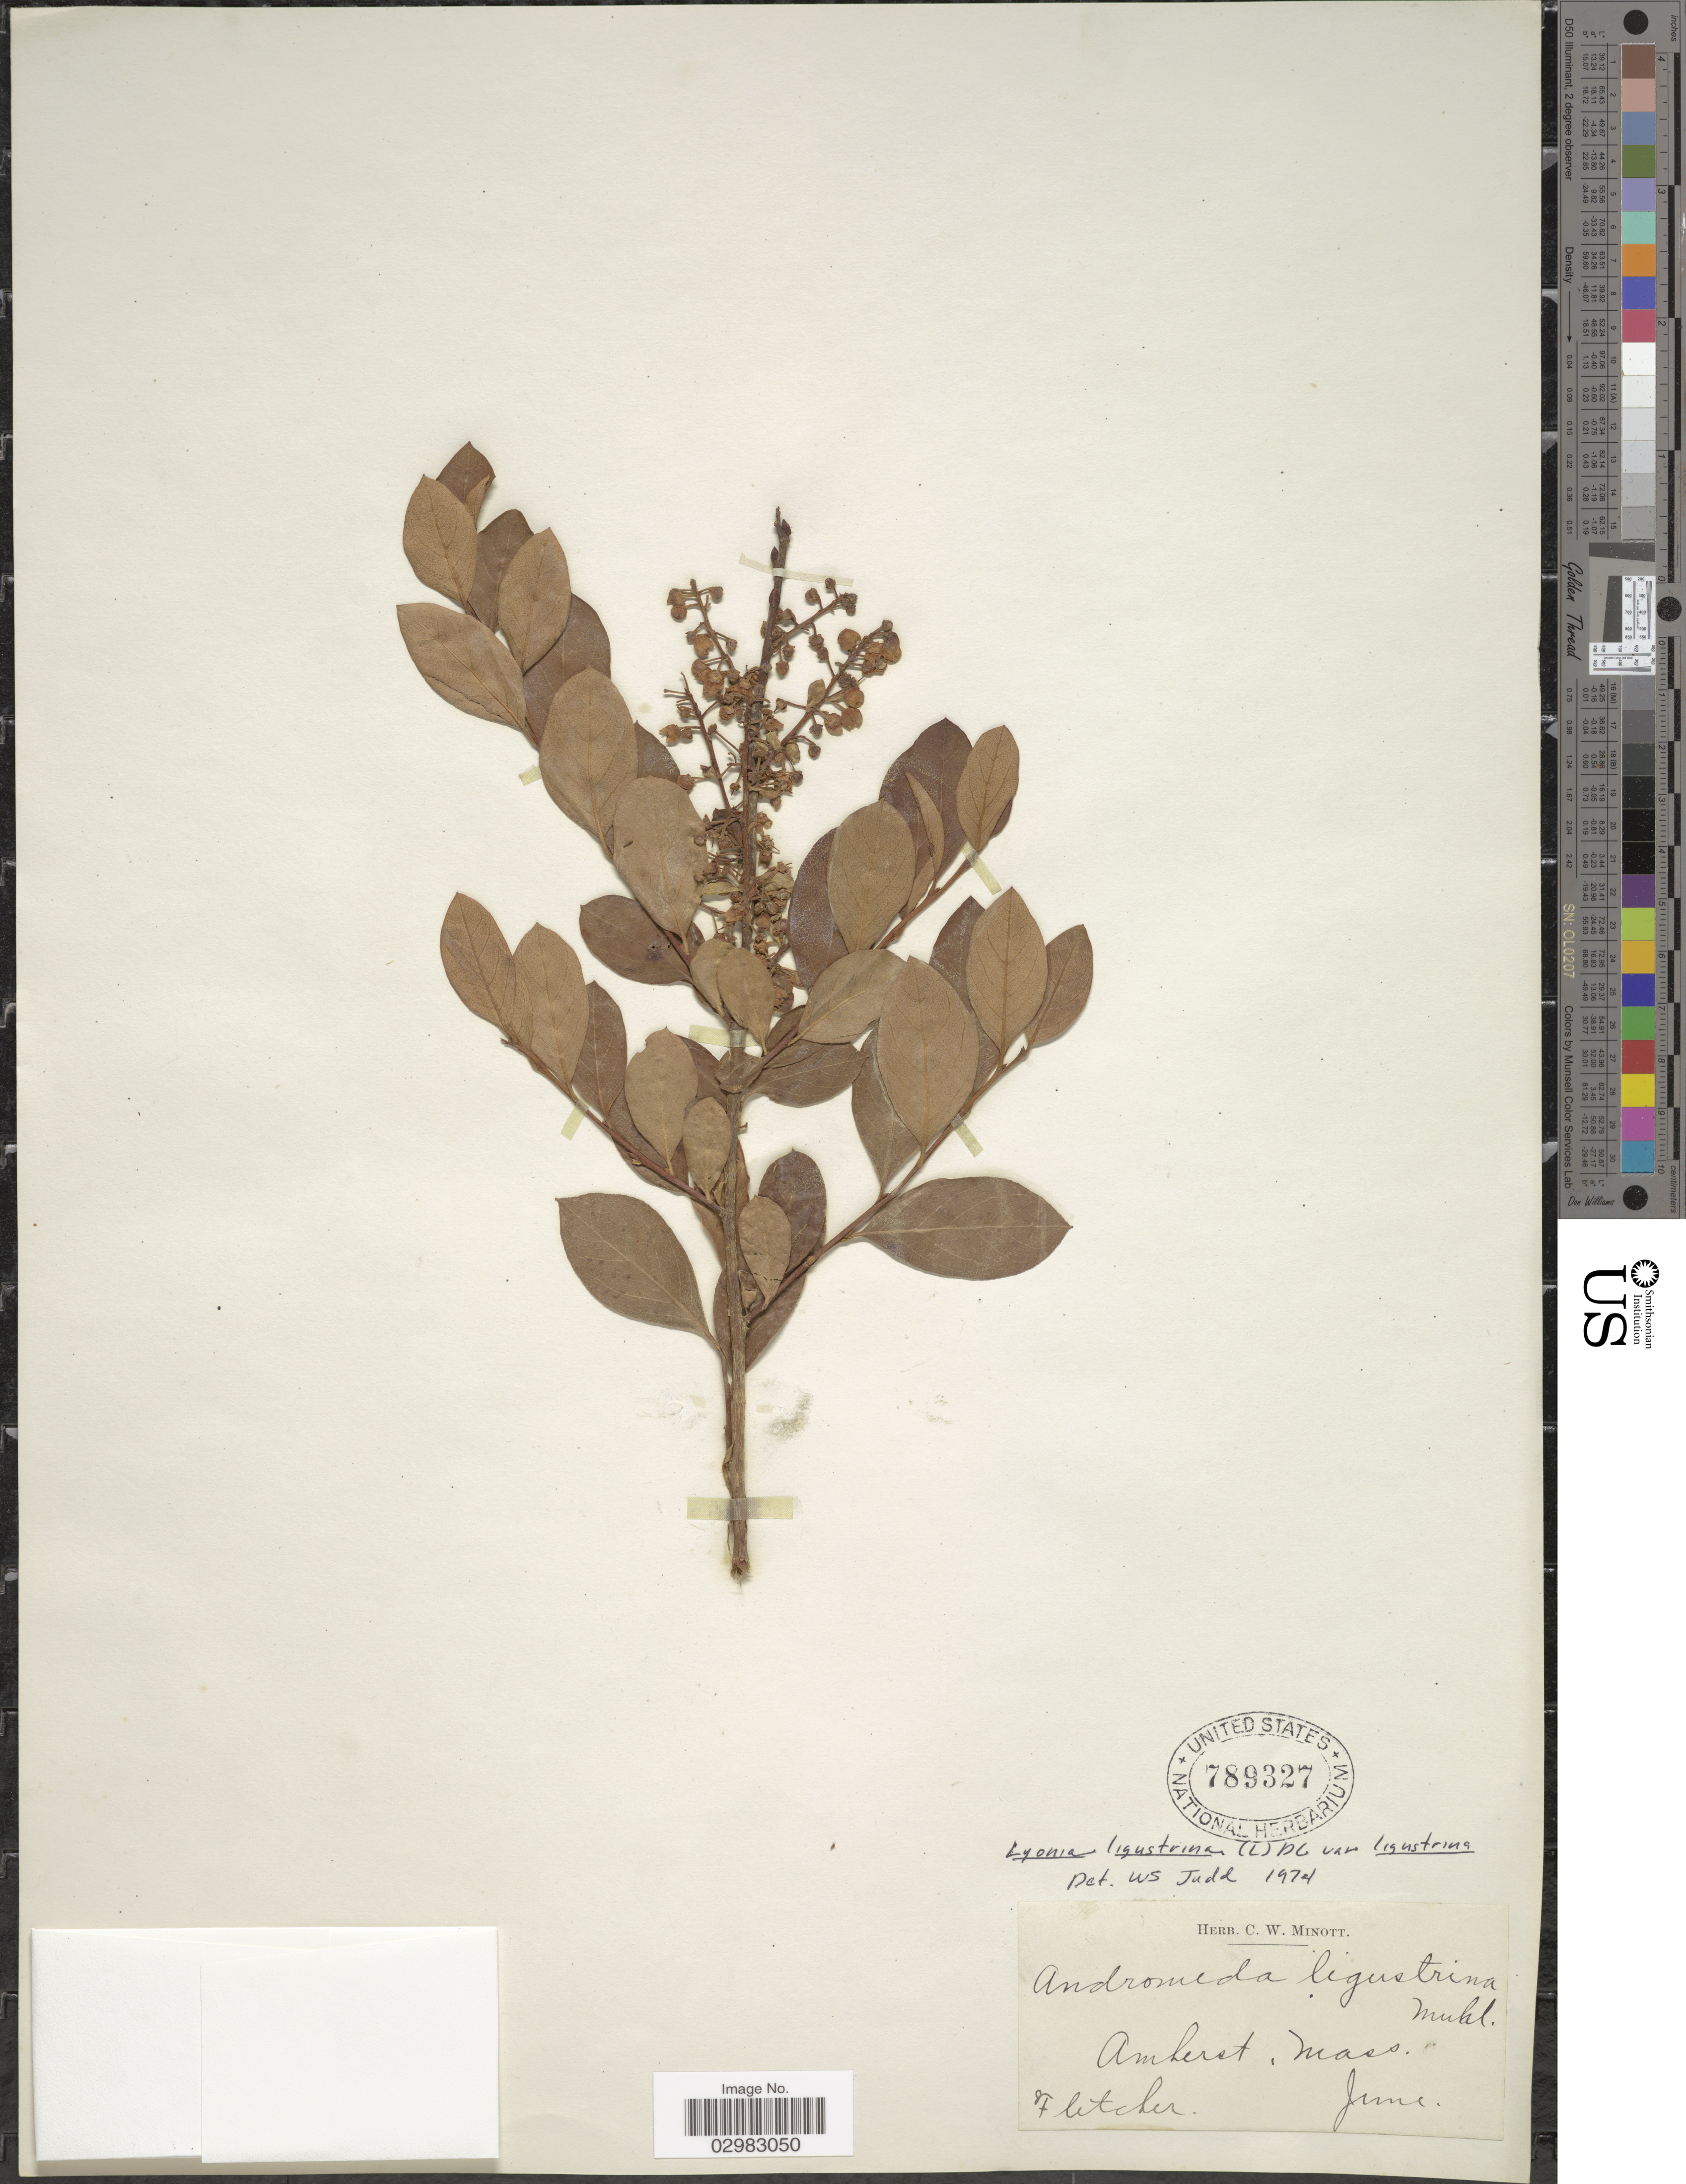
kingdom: Plantae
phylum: Tracheophyta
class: Magnoliopsida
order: Ericales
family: Ericaceae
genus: Lyonia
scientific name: Lyonia ligustrina var. ligustrina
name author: (L.) DC.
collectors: -. Fletcher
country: United States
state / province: Massachusetts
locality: Amherst, Mass.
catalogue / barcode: US 789327